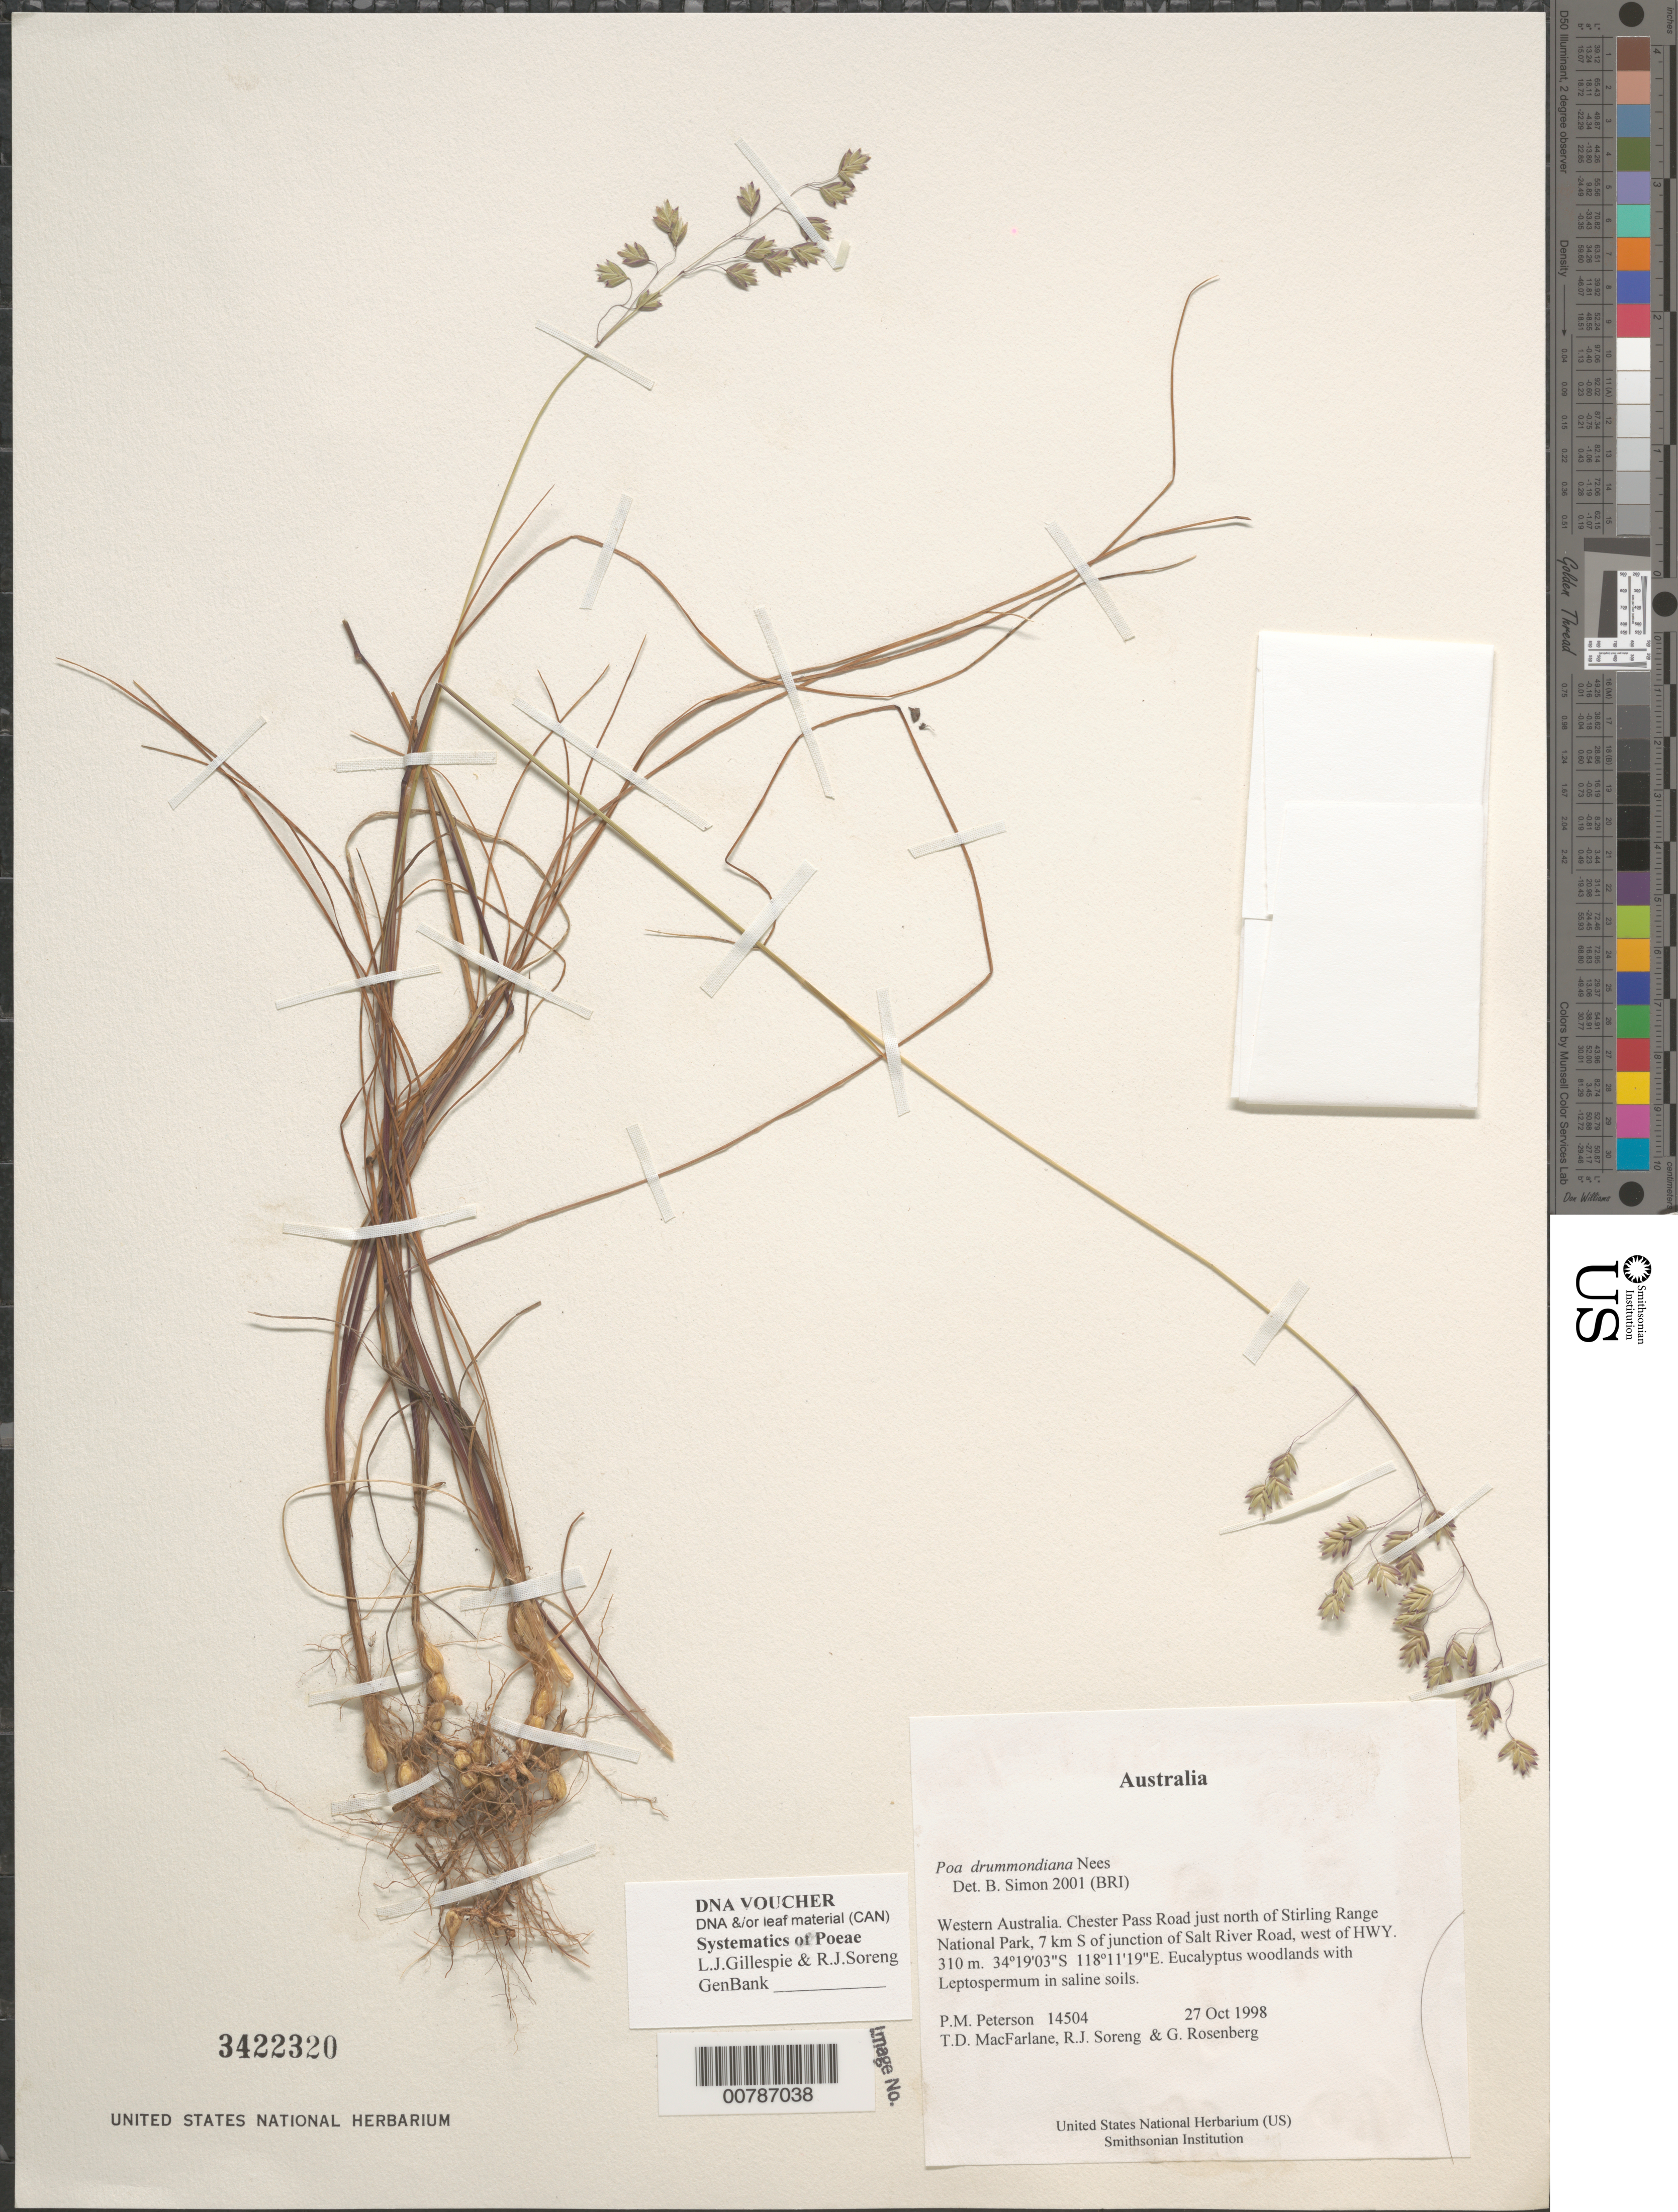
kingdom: Plantae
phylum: Tracheophyta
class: Liliopsida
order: Poales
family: Poaceae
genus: Poa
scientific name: Poa drummondiana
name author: Nees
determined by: Simon, B.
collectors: P. M. Peterson, T. Macfarlane, R. J. Soreng & G. Rosenberg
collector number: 14504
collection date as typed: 27 Oct 1998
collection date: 1998-10-27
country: Australia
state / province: Western Australia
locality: Chester Pass Road just north of Stirling Range National Park, 7 km S of junction of Salt River Road, west of HWY.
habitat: Eucalyptus woodlands with Leptospermum in saline soils.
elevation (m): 310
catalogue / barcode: US 3422320